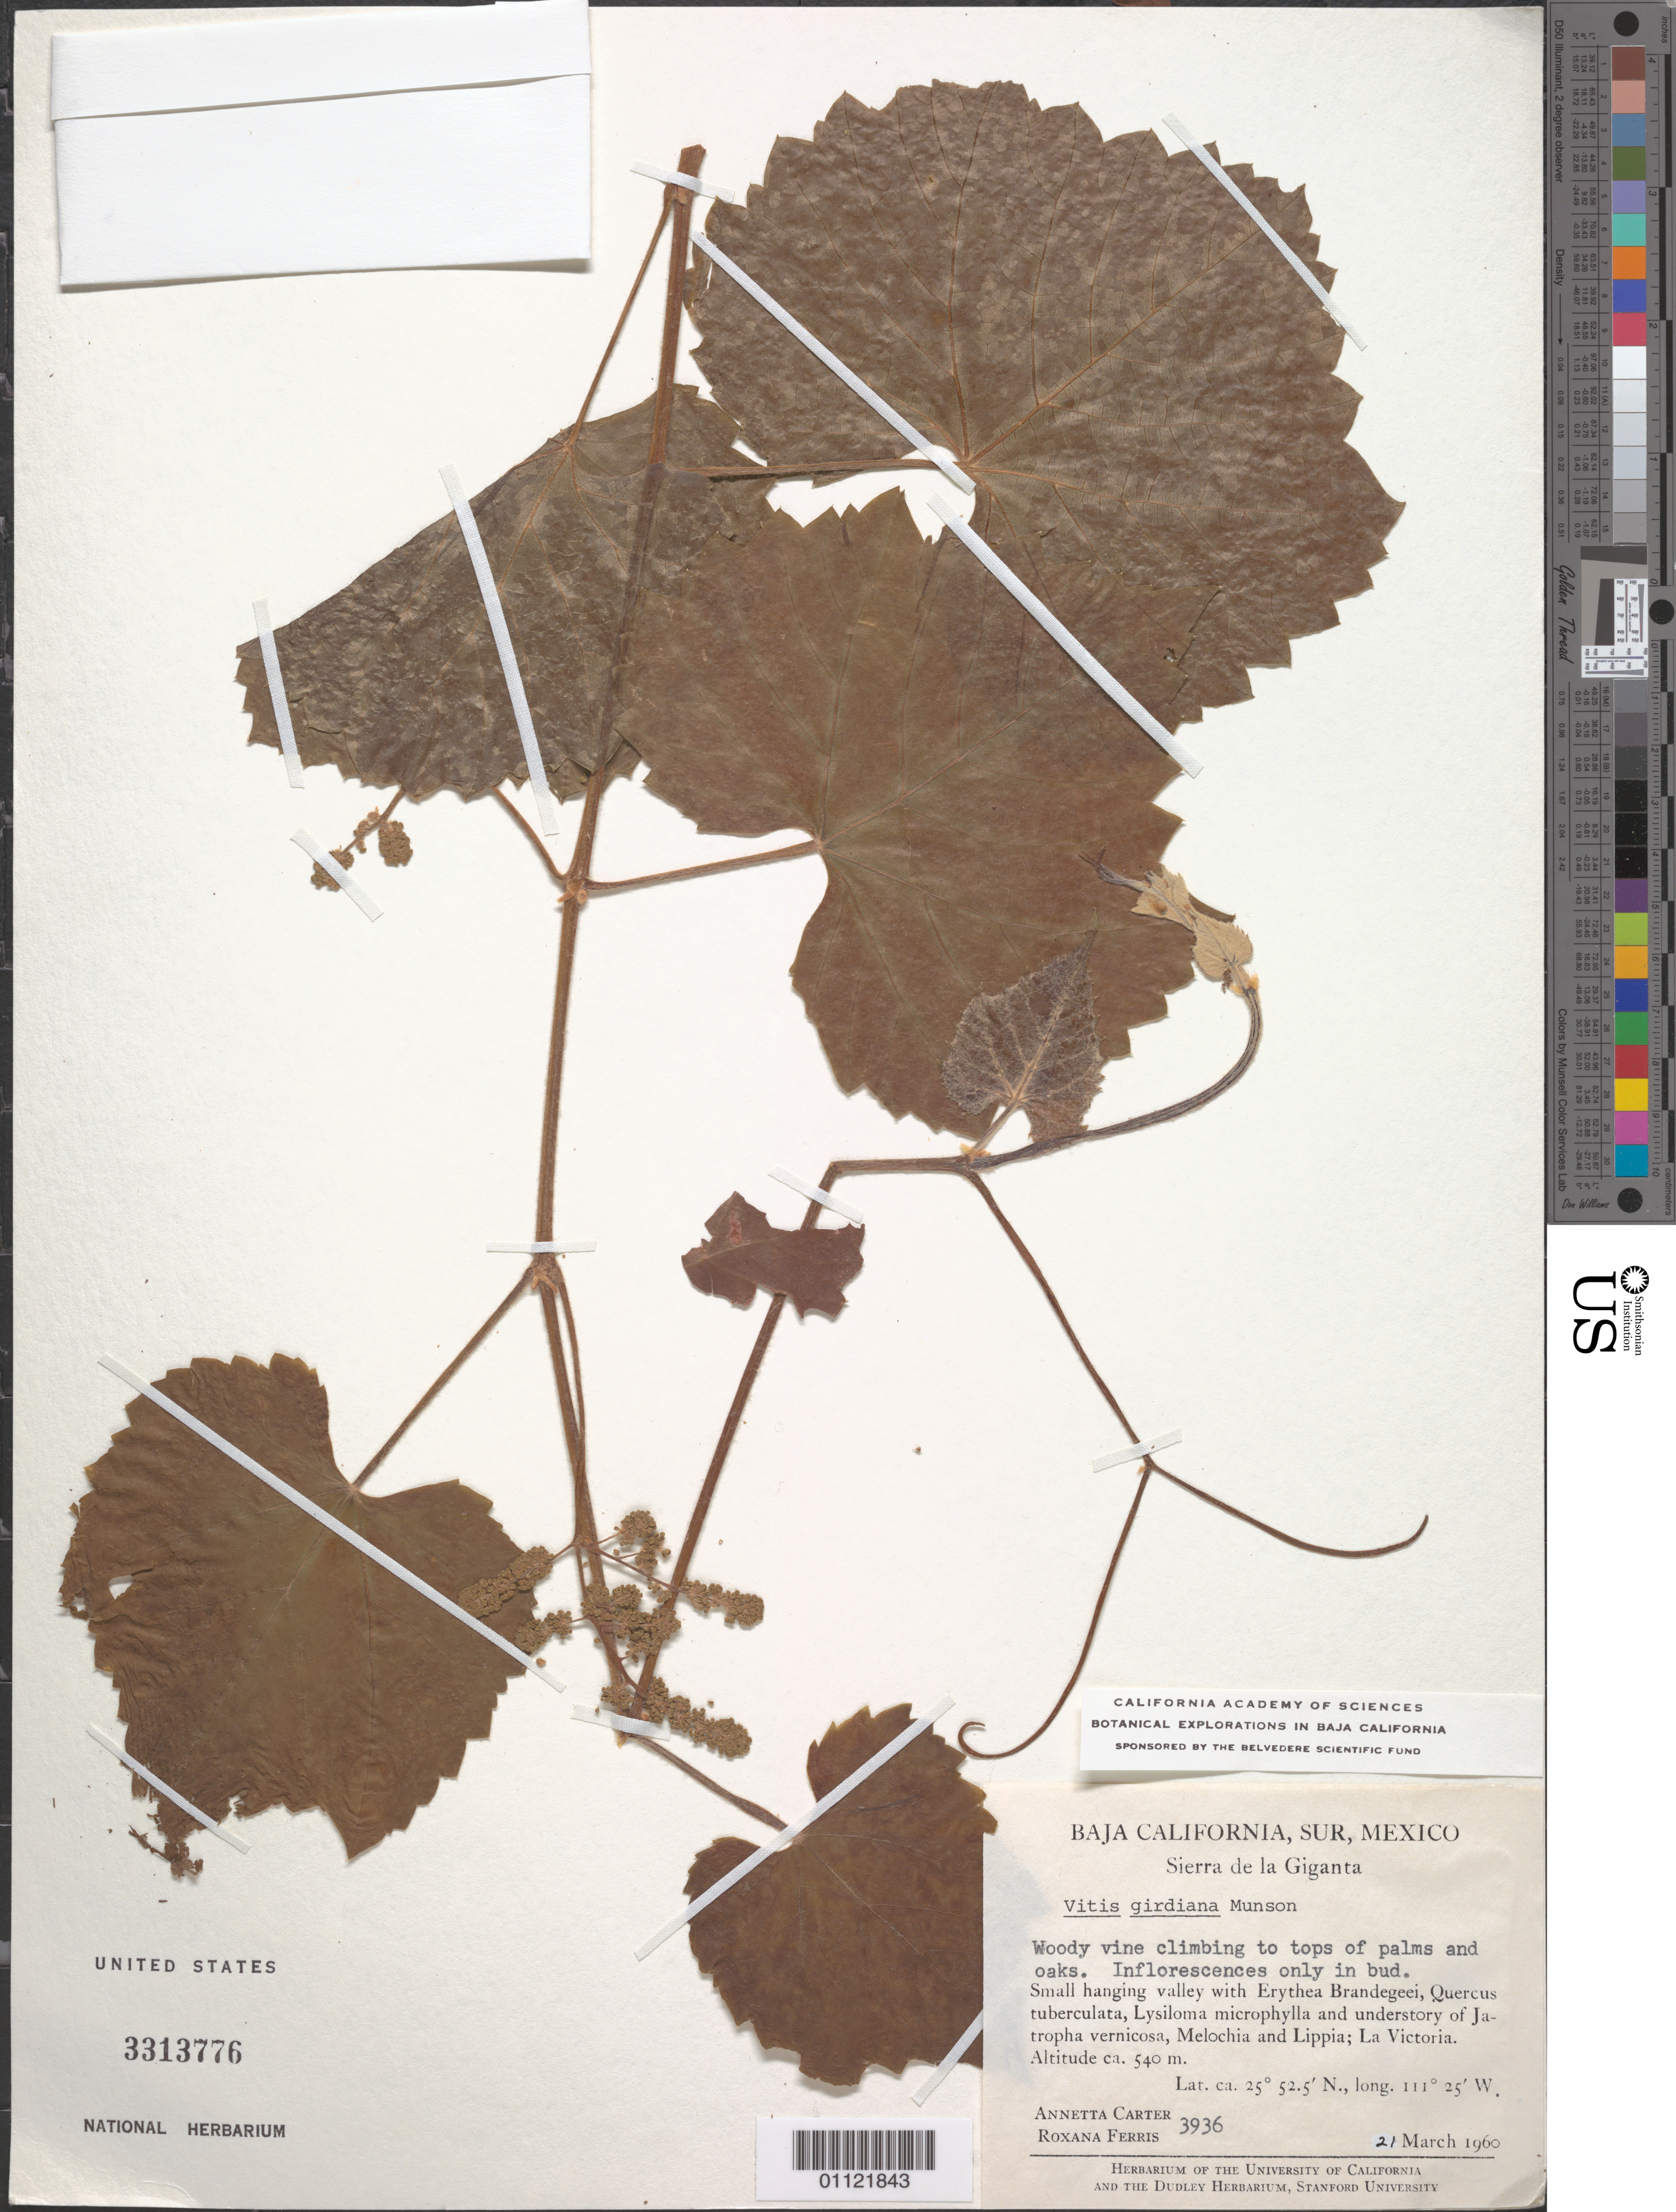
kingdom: Plantae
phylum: Tracheophyta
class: Magnoliopsida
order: Vitales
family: Vitaceae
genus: Vitis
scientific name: Vitis girdiana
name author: Munson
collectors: A. Carter & R. S. Ferris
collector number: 3936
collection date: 1960-03-21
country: Mexico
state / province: Baja California Sur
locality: Small hanging valley, Melochia and Lippia; La Victoria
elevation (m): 540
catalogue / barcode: US 3313776